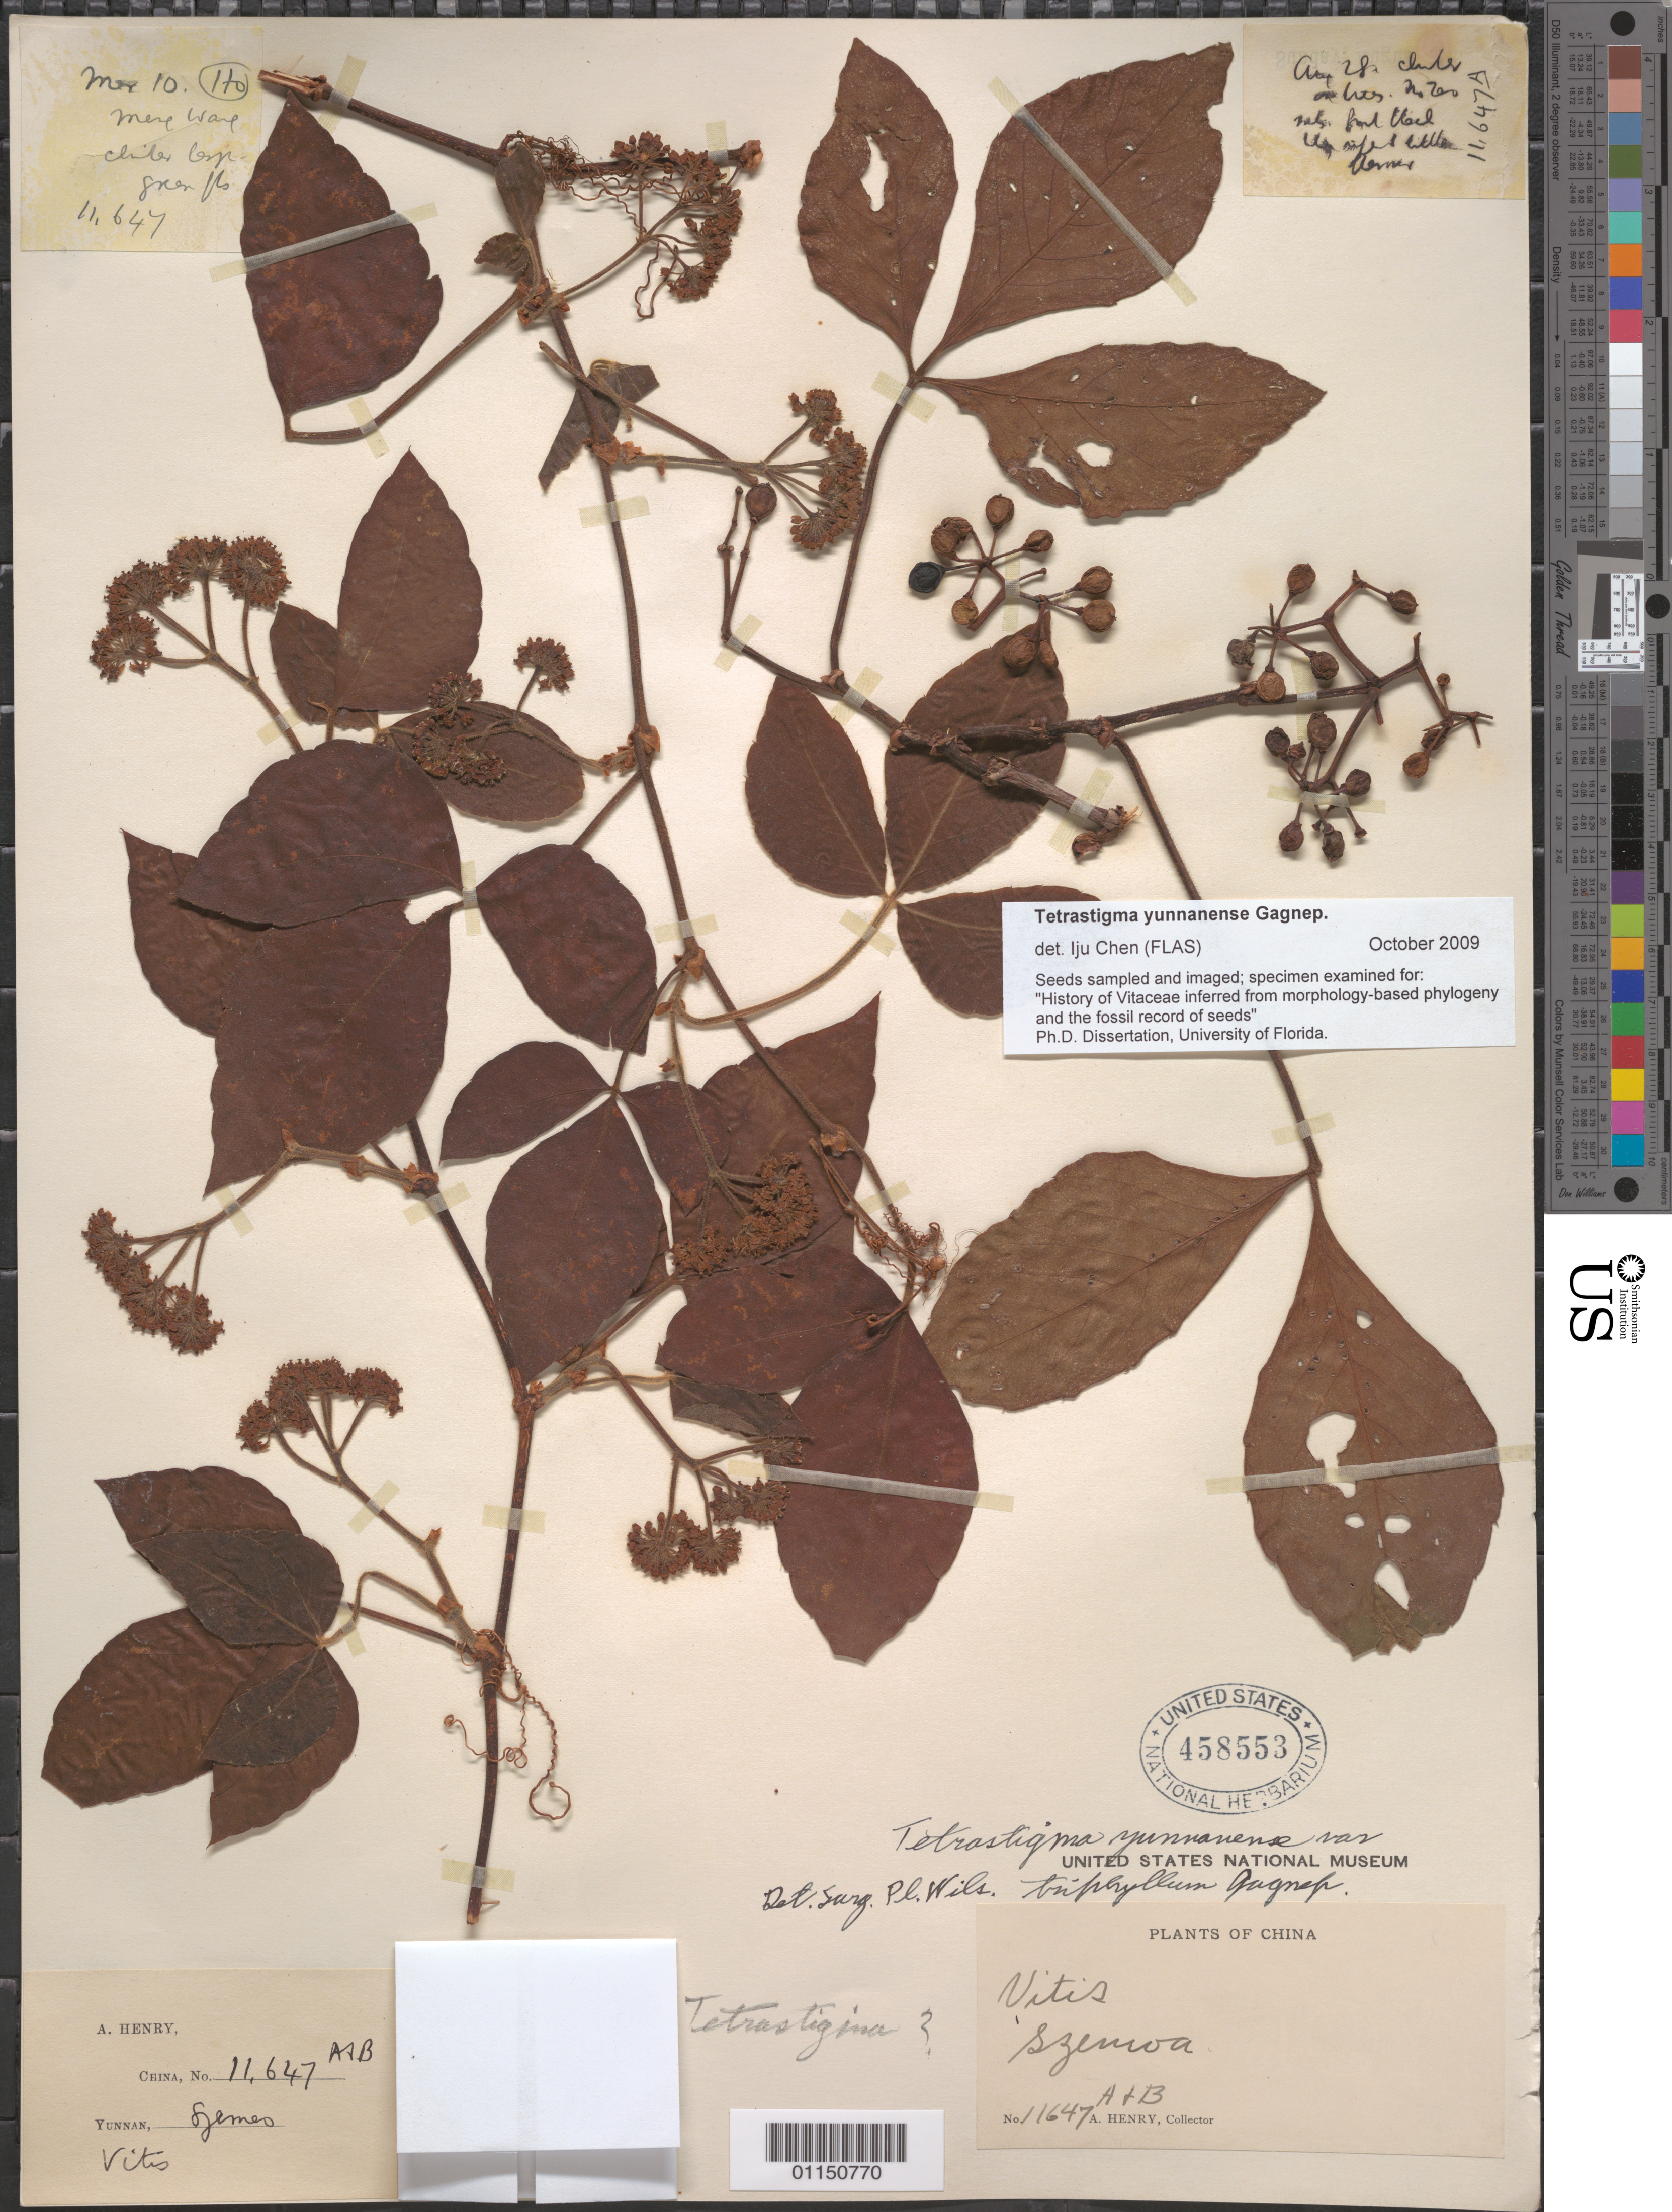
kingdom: Plantae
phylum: Tracheophyta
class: Magnoliopsida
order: Vitales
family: Vitaceae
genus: Tetrastigma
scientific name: Tetrastigma yunnanense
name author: Gagnep.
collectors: A. Henry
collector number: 11647 A/ 11647 B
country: China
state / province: Sichuan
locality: Szemoa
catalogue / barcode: US 458553